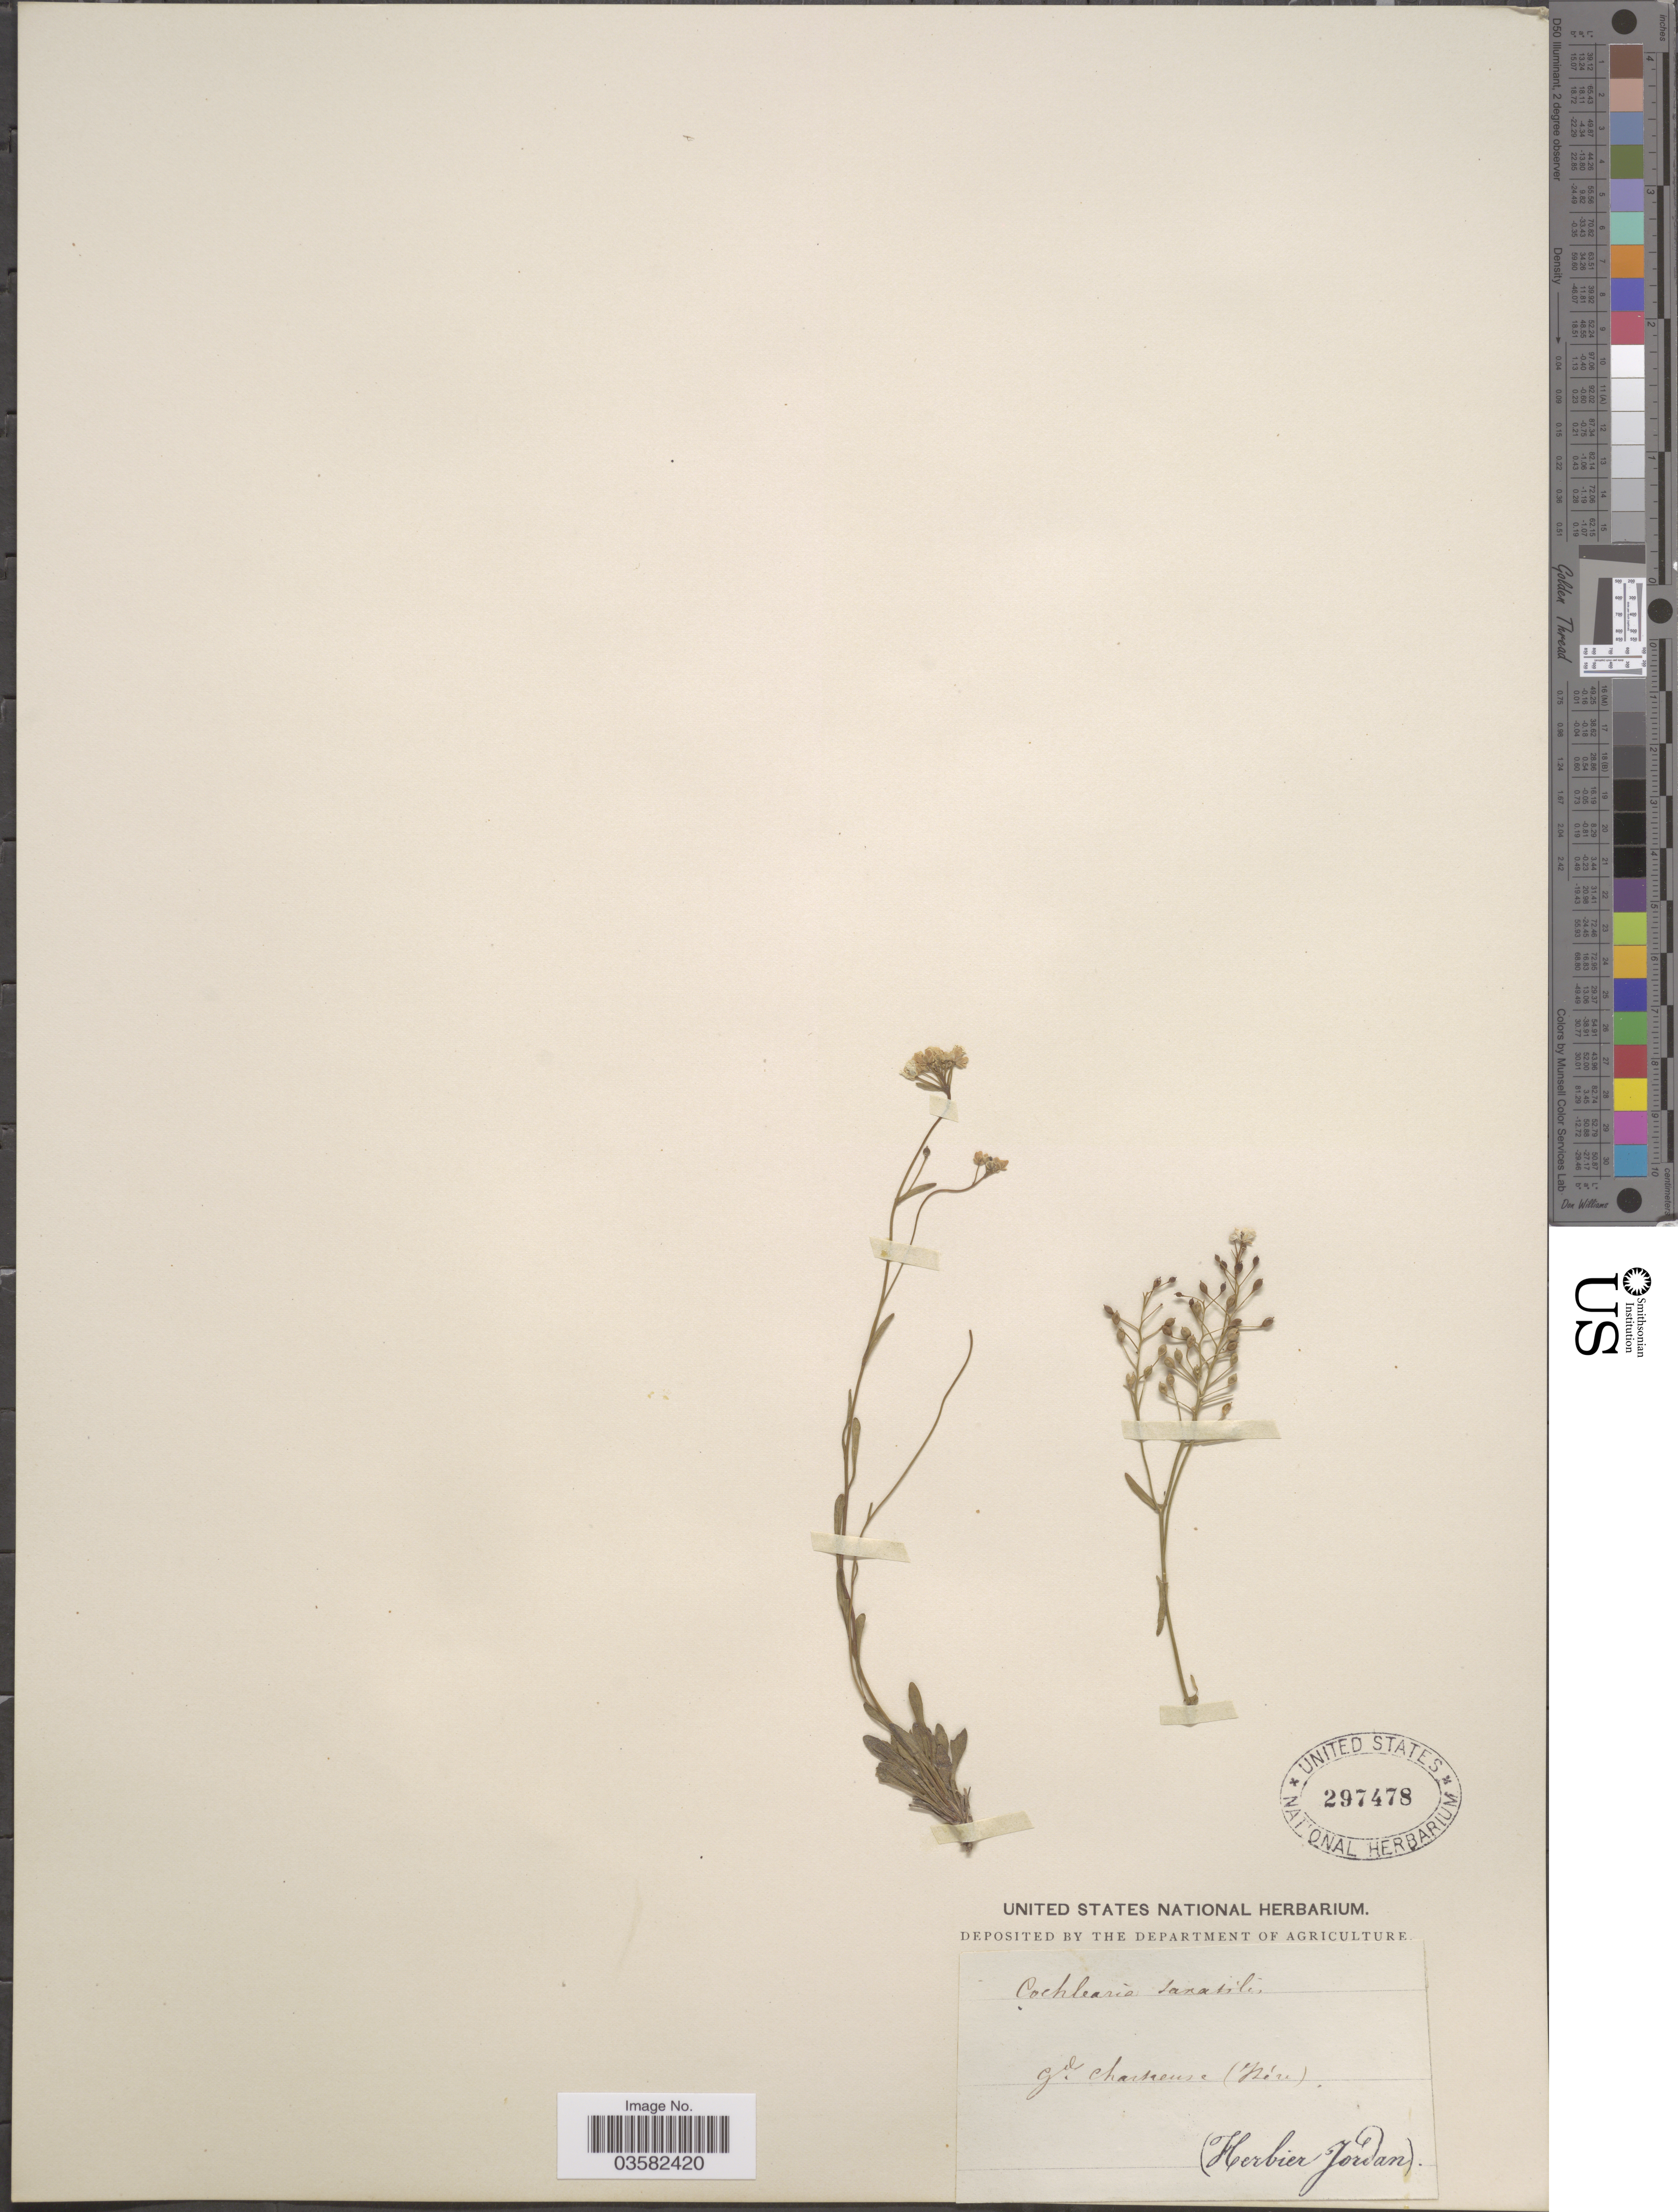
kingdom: Plantae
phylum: Tracheophyta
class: Magnoliopsida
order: Brassicales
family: Brassicaceae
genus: Kernera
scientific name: Kernera saxatilis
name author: (L.) Rchb.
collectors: -. Jordan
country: France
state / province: Auvergne-Rhône-Alpes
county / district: Isère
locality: Gd Chartreuse (Isére).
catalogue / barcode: US 297478